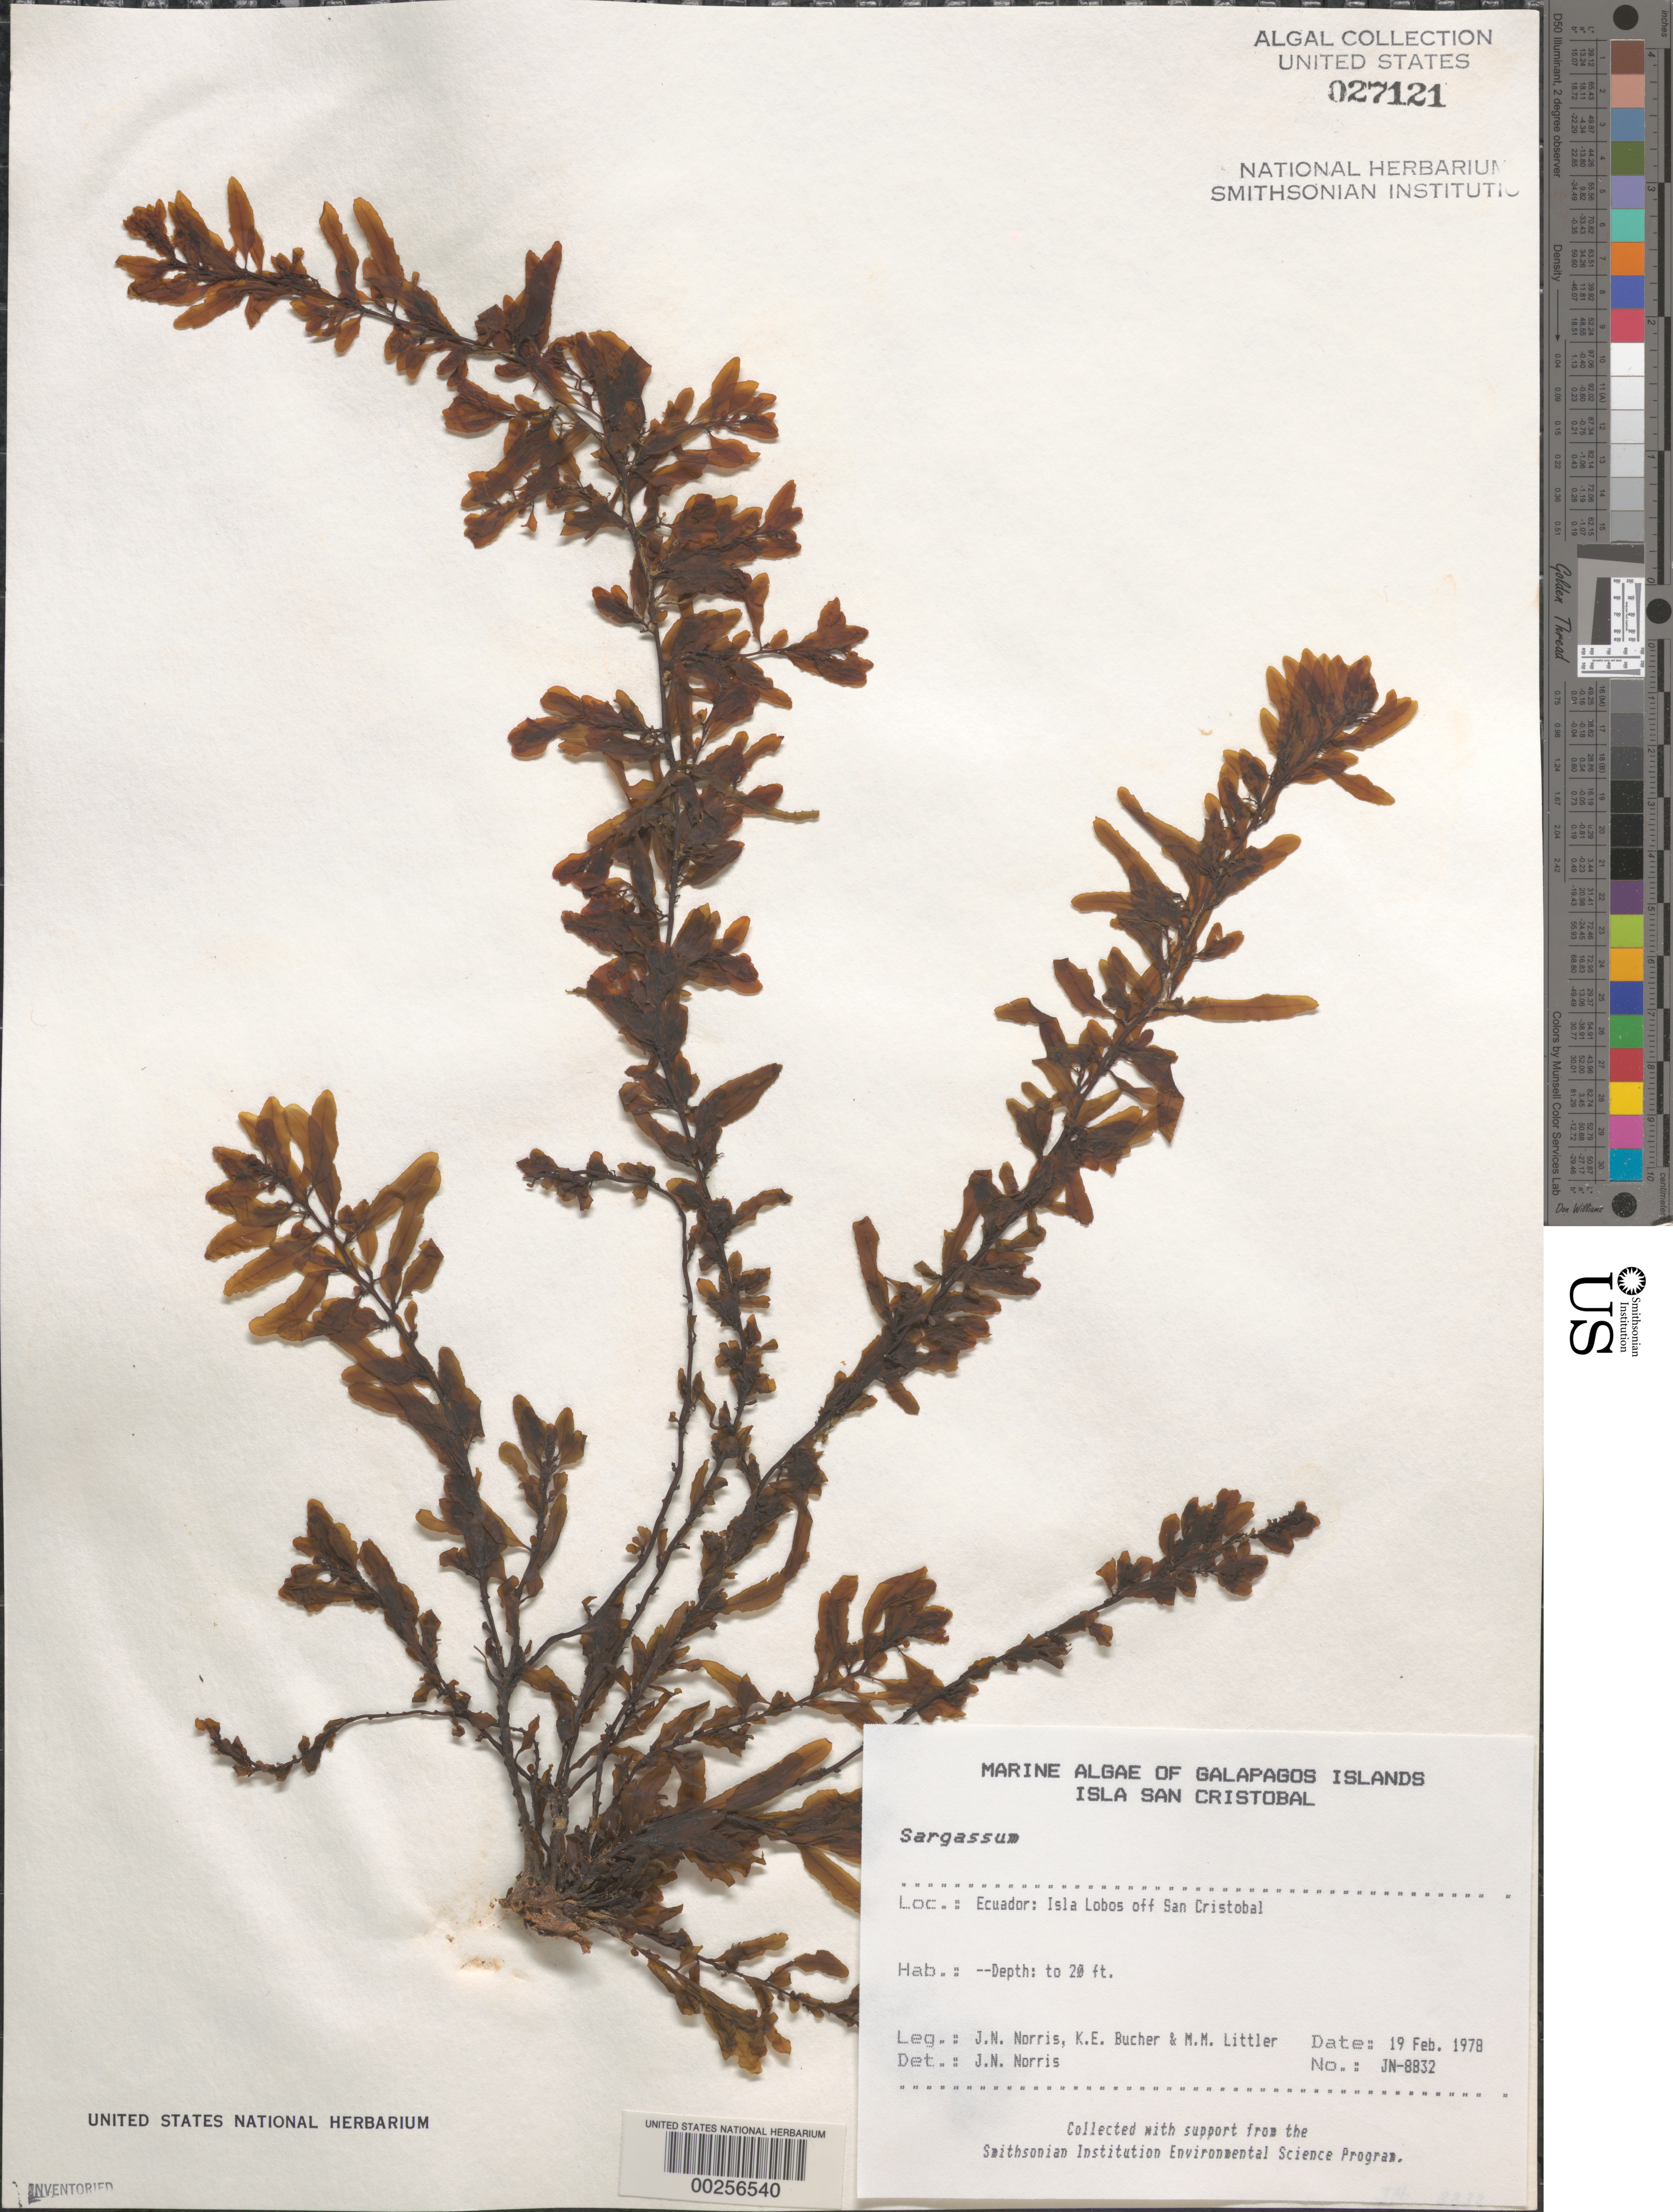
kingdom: Chromista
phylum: Ochrophyta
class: Phaeophyceae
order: Fucales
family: Sargassaceae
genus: Sargassum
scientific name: Sargassum sp.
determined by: Norris, James N.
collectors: J. N. Norris, K. E. Bucher & M. M. Littler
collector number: JN-8832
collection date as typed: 19 Feb 1978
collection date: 1978-02-19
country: Ecuador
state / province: Colón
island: Lobos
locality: Off Isla San Cristóbal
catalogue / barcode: US 27121